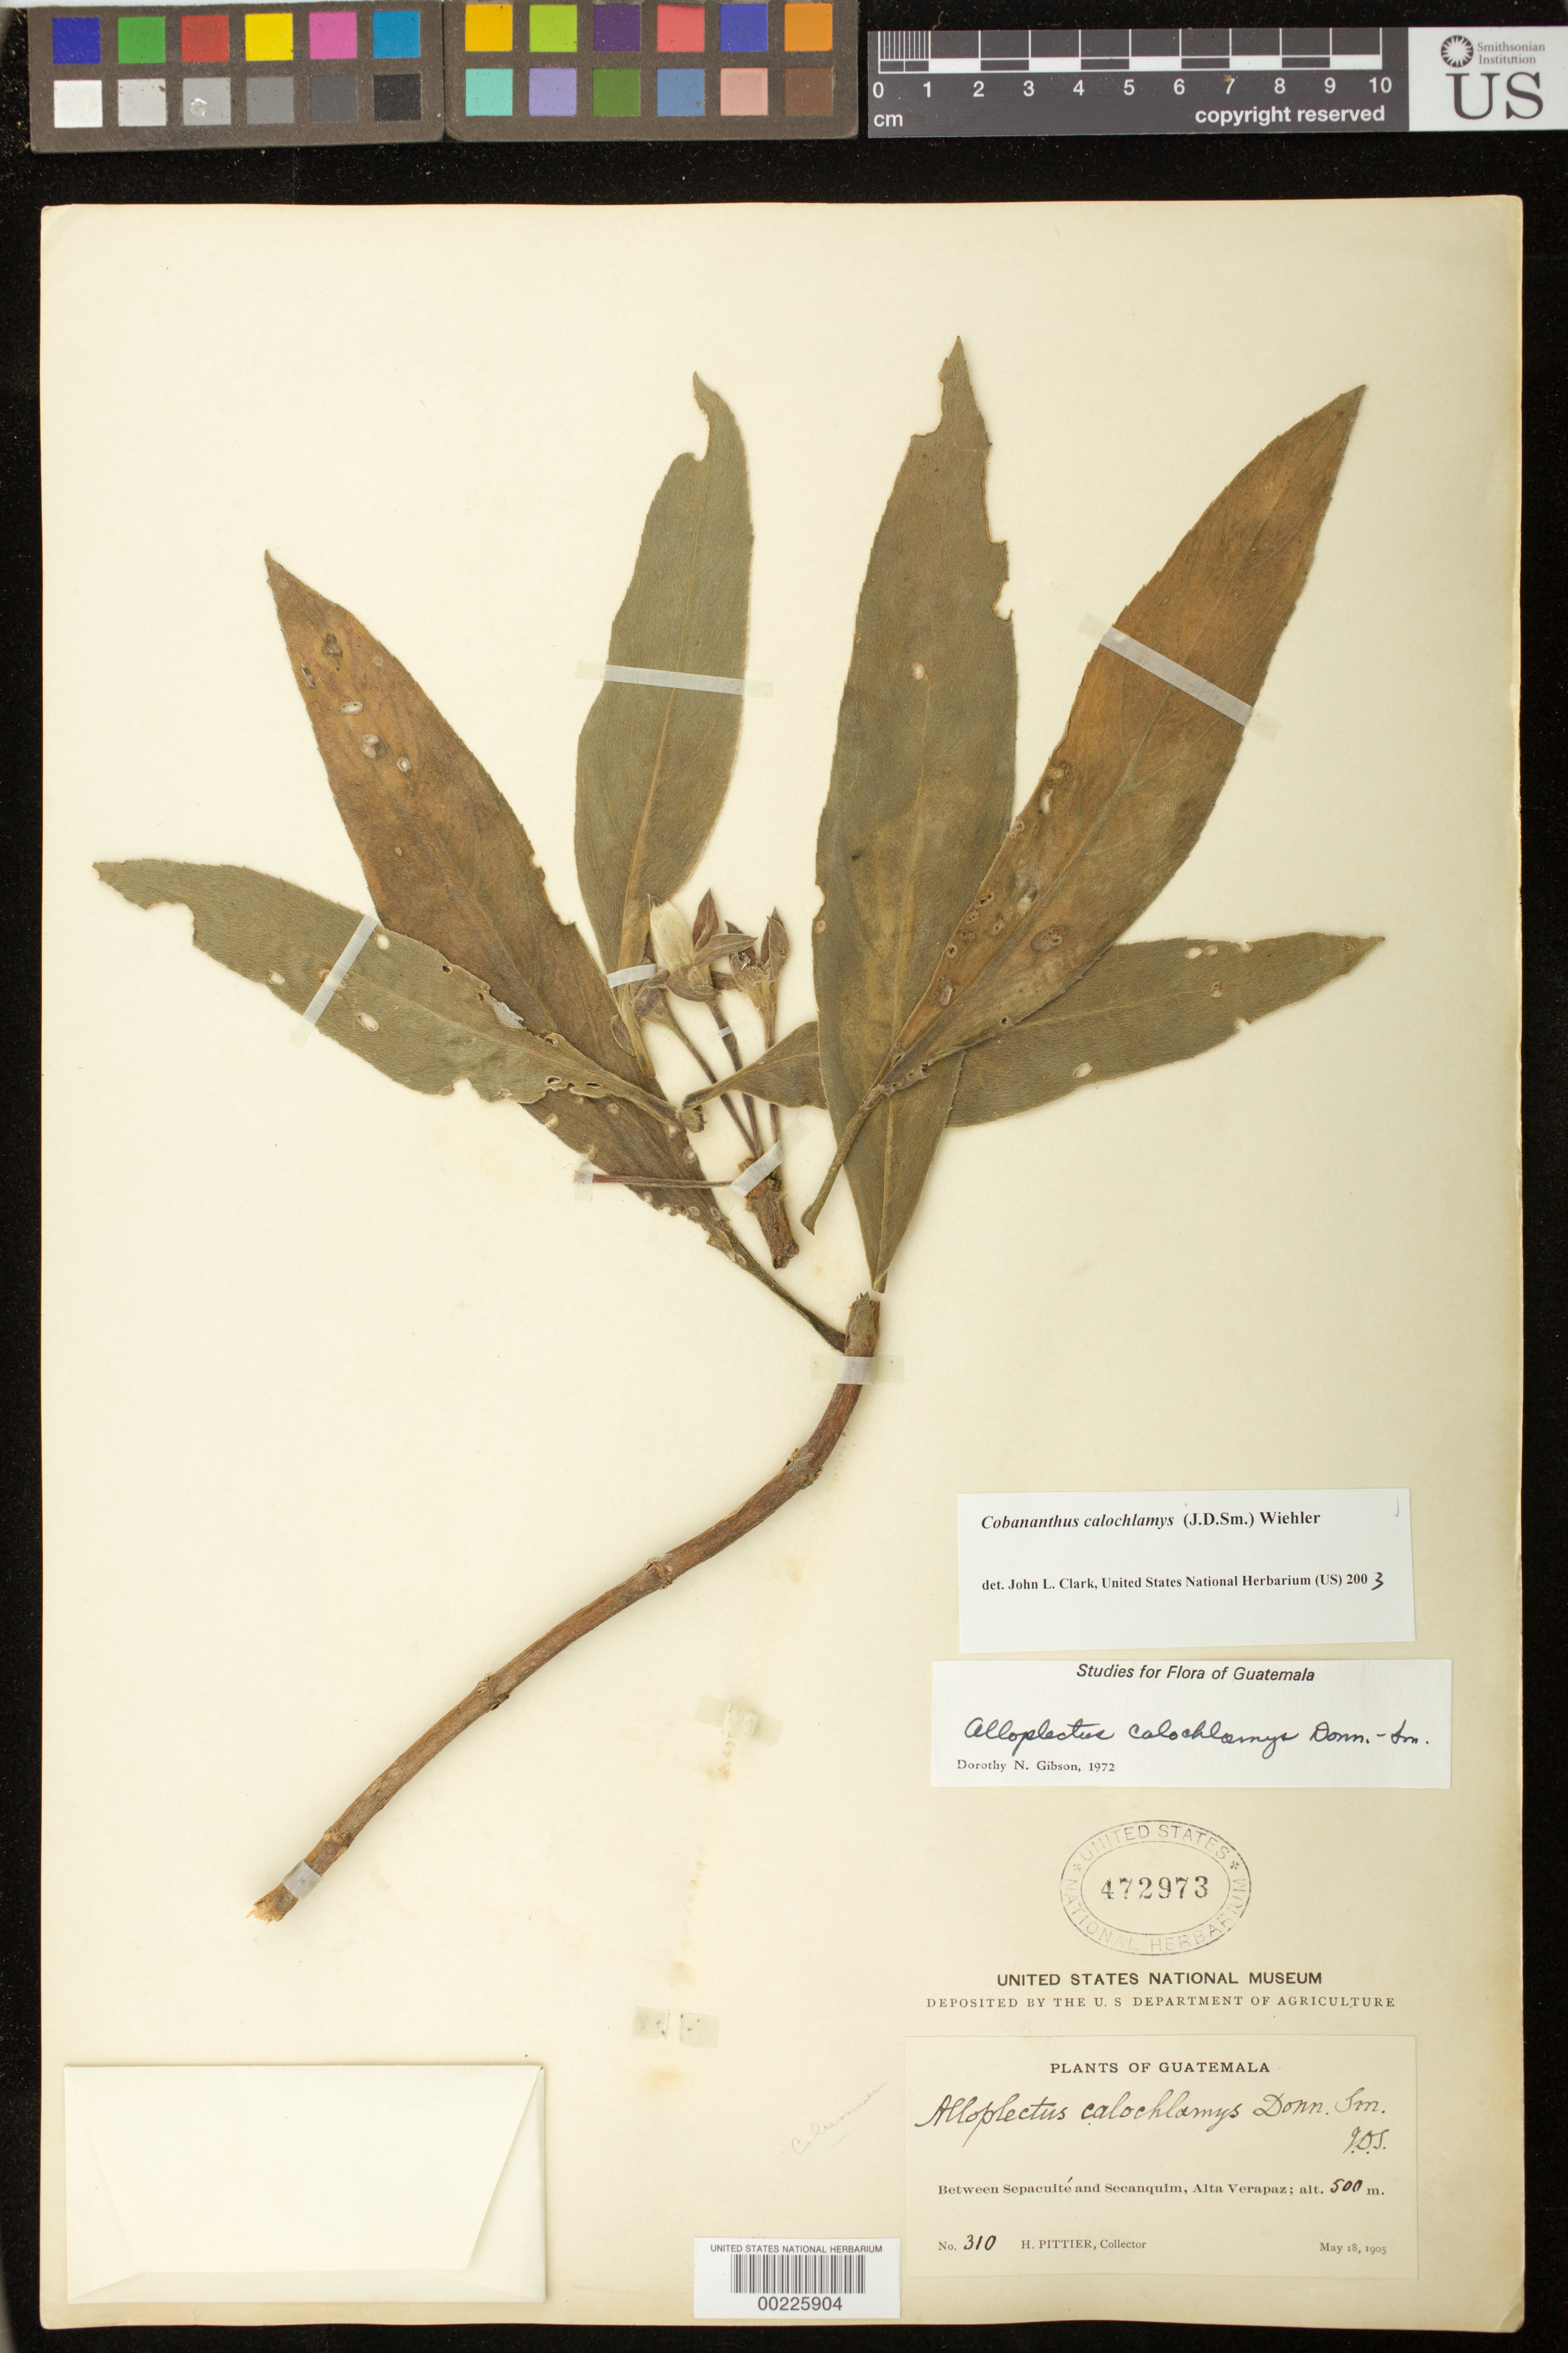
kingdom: Plantae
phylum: Tracheophyta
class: Magnoliopsida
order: Lamiales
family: Gesneriaceae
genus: Cobananthus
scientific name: Cobananthus calochlamys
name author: (Donn. Sm.) Wiehler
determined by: Clark, J. L., (SEL), The Marie Selby Botanical Garden (UNITED STATES)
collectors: H. F. Pittier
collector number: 310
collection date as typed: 18 May 1905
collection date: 1905-05-18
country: Guatemala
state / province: Alta Verapaz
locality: Between Sepacuité and Secanquim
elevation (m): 500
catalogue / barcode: US 472973